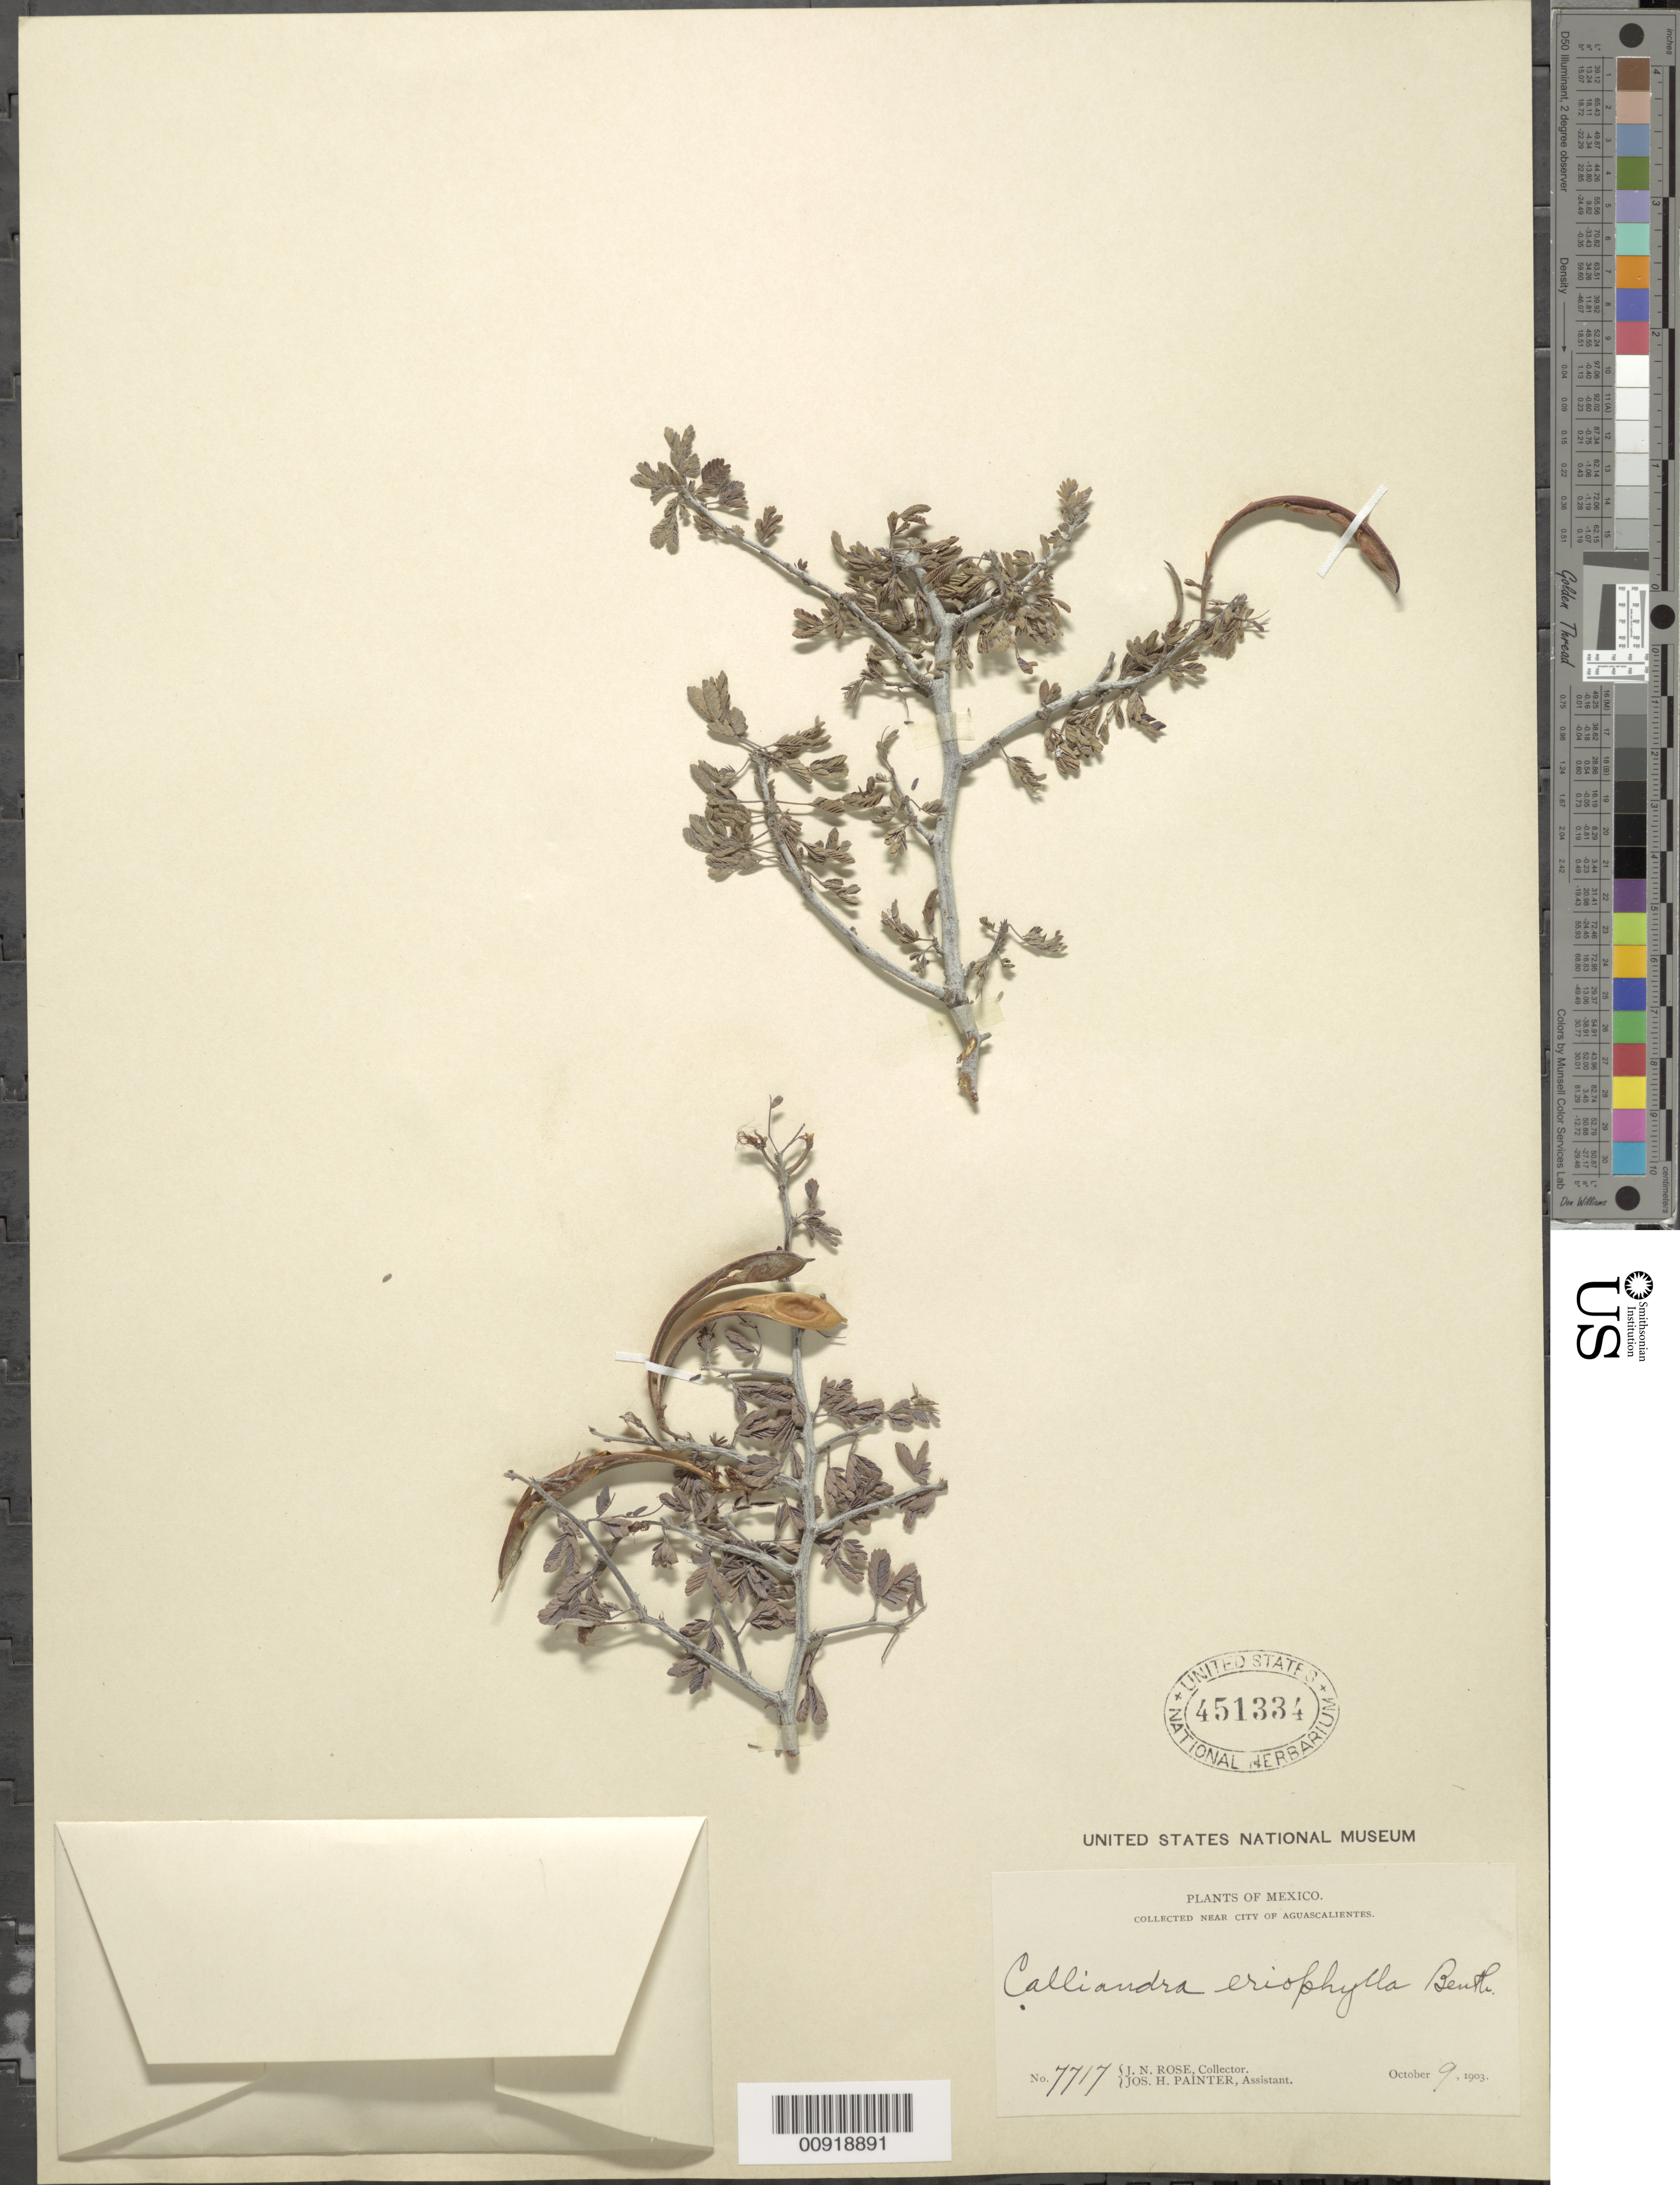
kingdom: Plantae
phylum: Tracheophyta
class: Magnoliopsida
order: Fabales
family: Fabaceae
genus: Calliandra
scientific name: Calliandra eriophylla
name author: Benth.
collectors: J. N. Rose & J. H. Painter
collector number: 7717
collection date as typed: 09 Oct 1903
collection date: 1903-10-09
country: Mexico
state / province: Aguascalientes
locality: Near City of Aguascalientes.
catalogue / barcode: US 451334